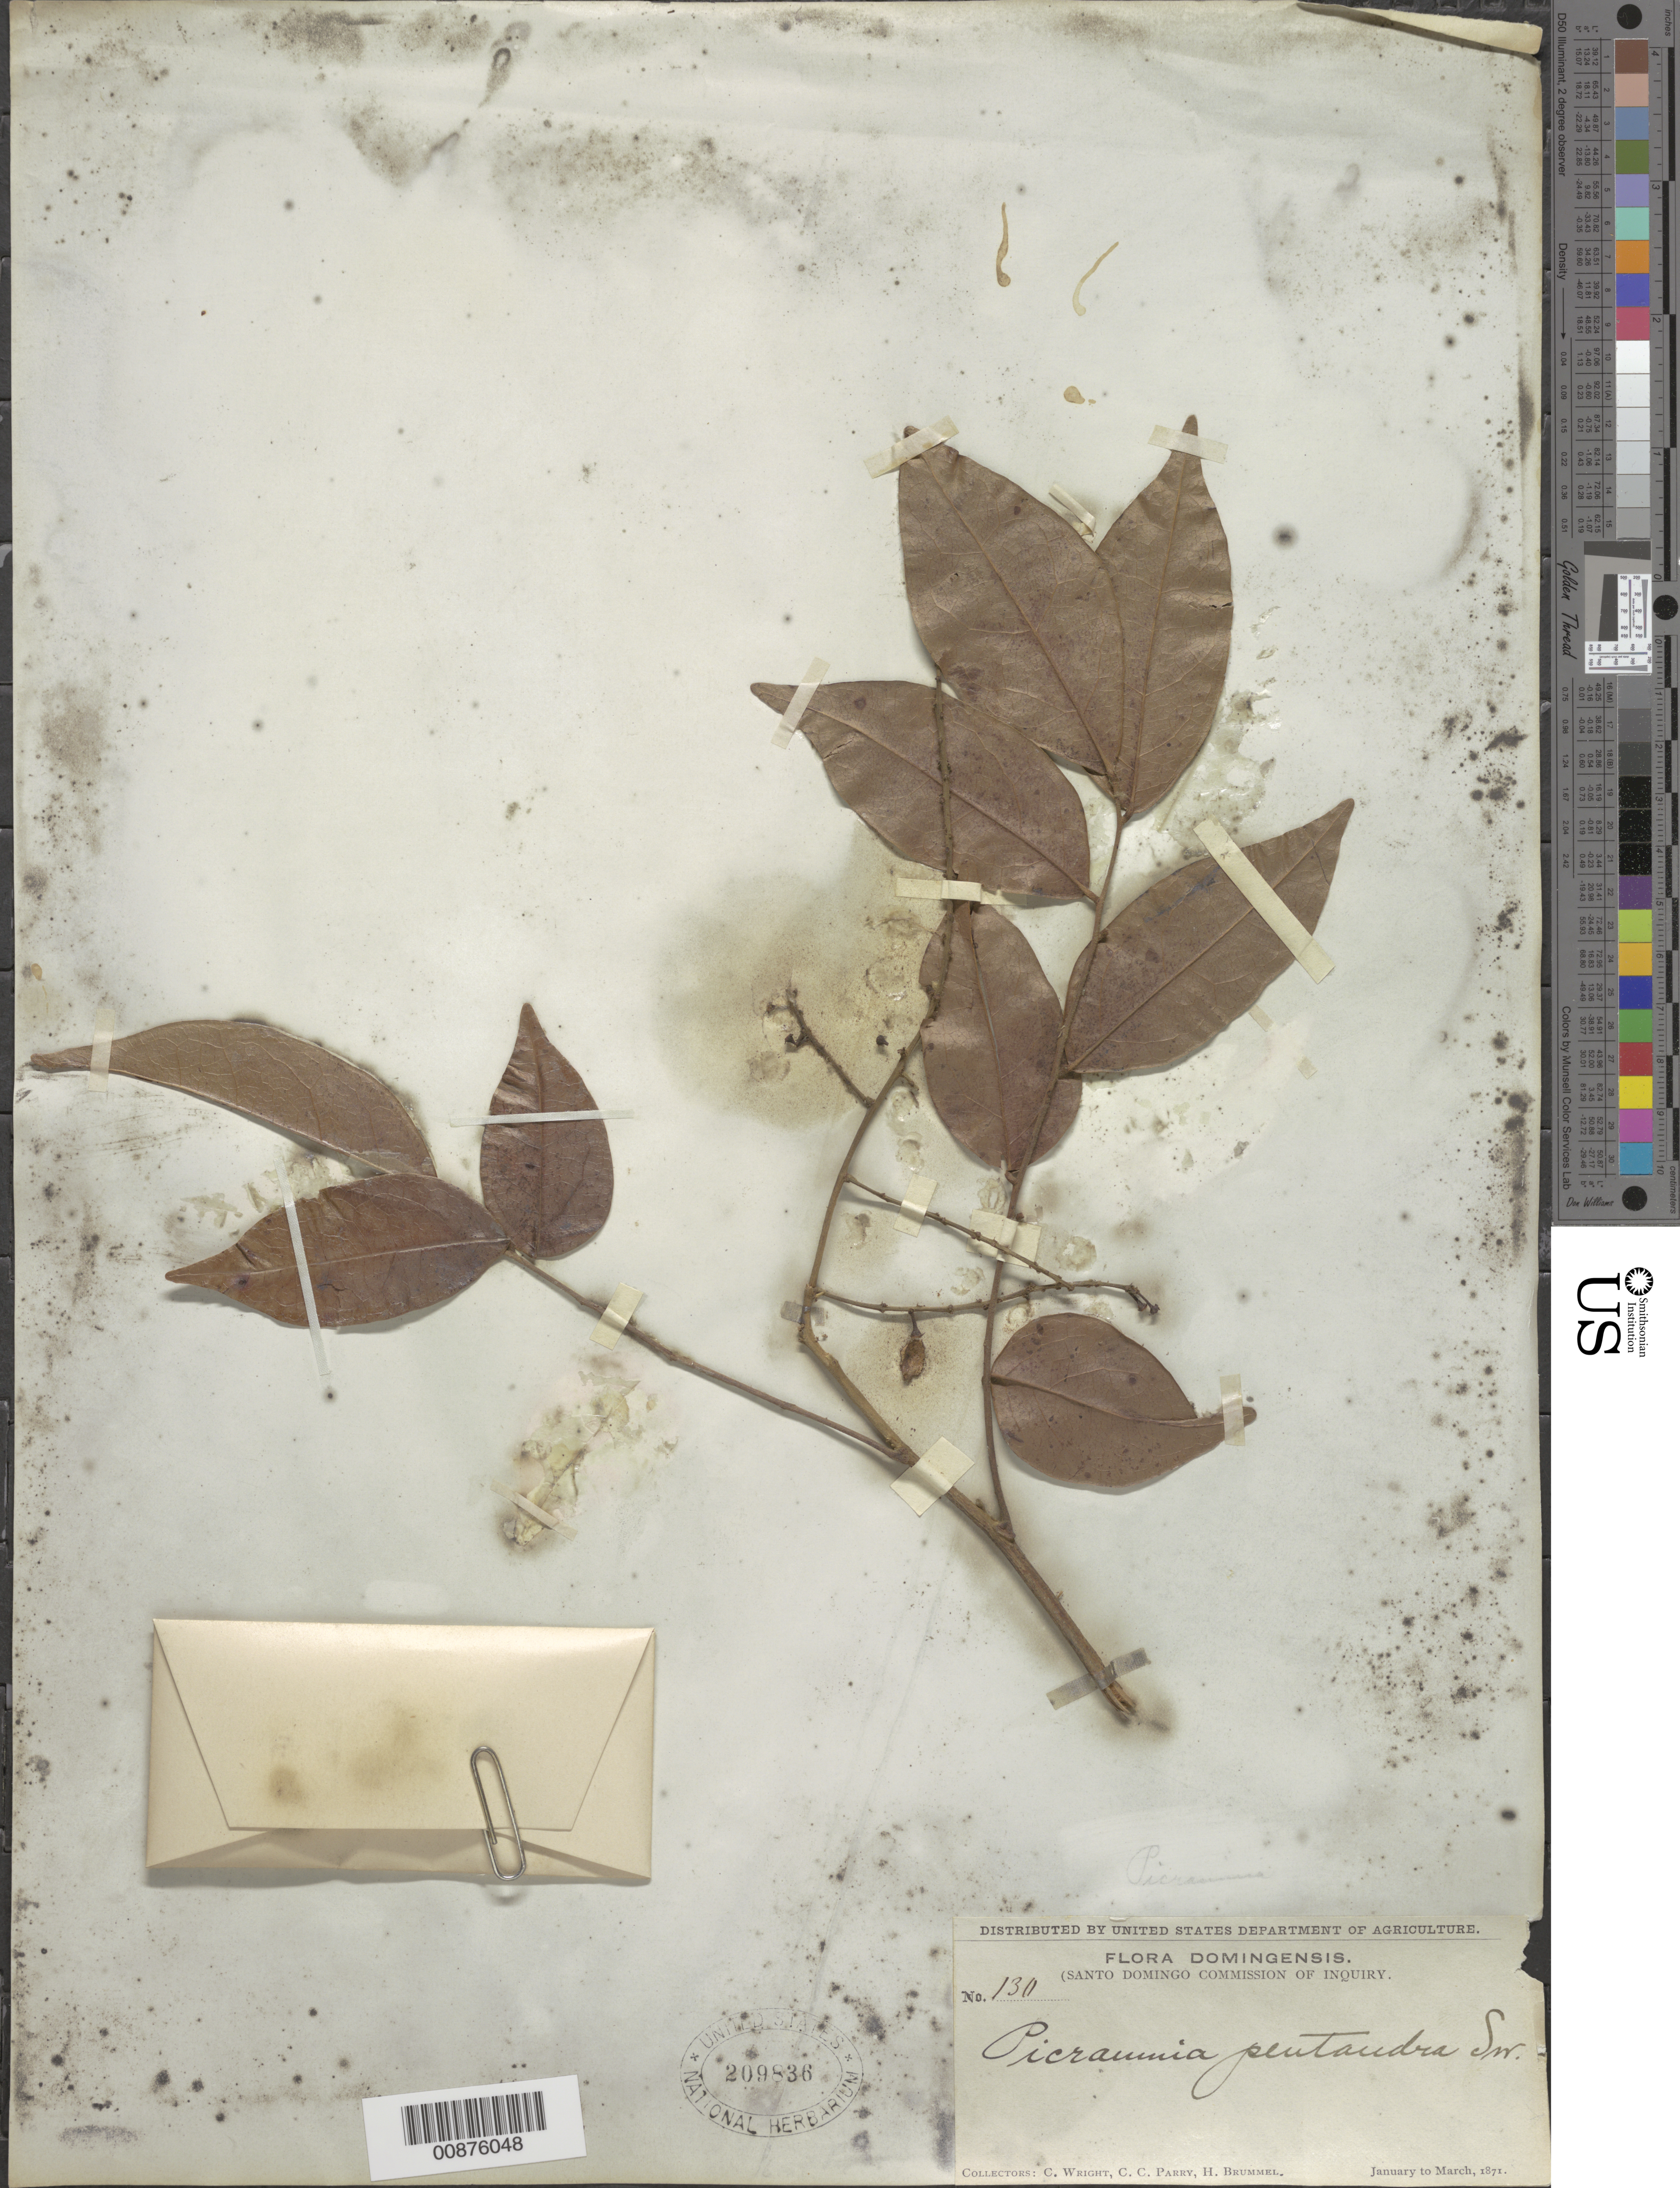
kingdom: Plantae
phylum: Tracheophyta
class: Magnoliopsida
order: Picramniales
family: Picramniaceae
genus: Picramnia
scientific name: Picramnia pentandra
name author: Sw.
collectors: C. Wright, C. C. Parry & H. Brummel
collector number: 130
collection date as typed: Jan 1871 to -- Mar 1871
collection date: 1871-01/1871-03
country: Dominican Republic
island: Hispaniola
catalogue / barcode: US 209838